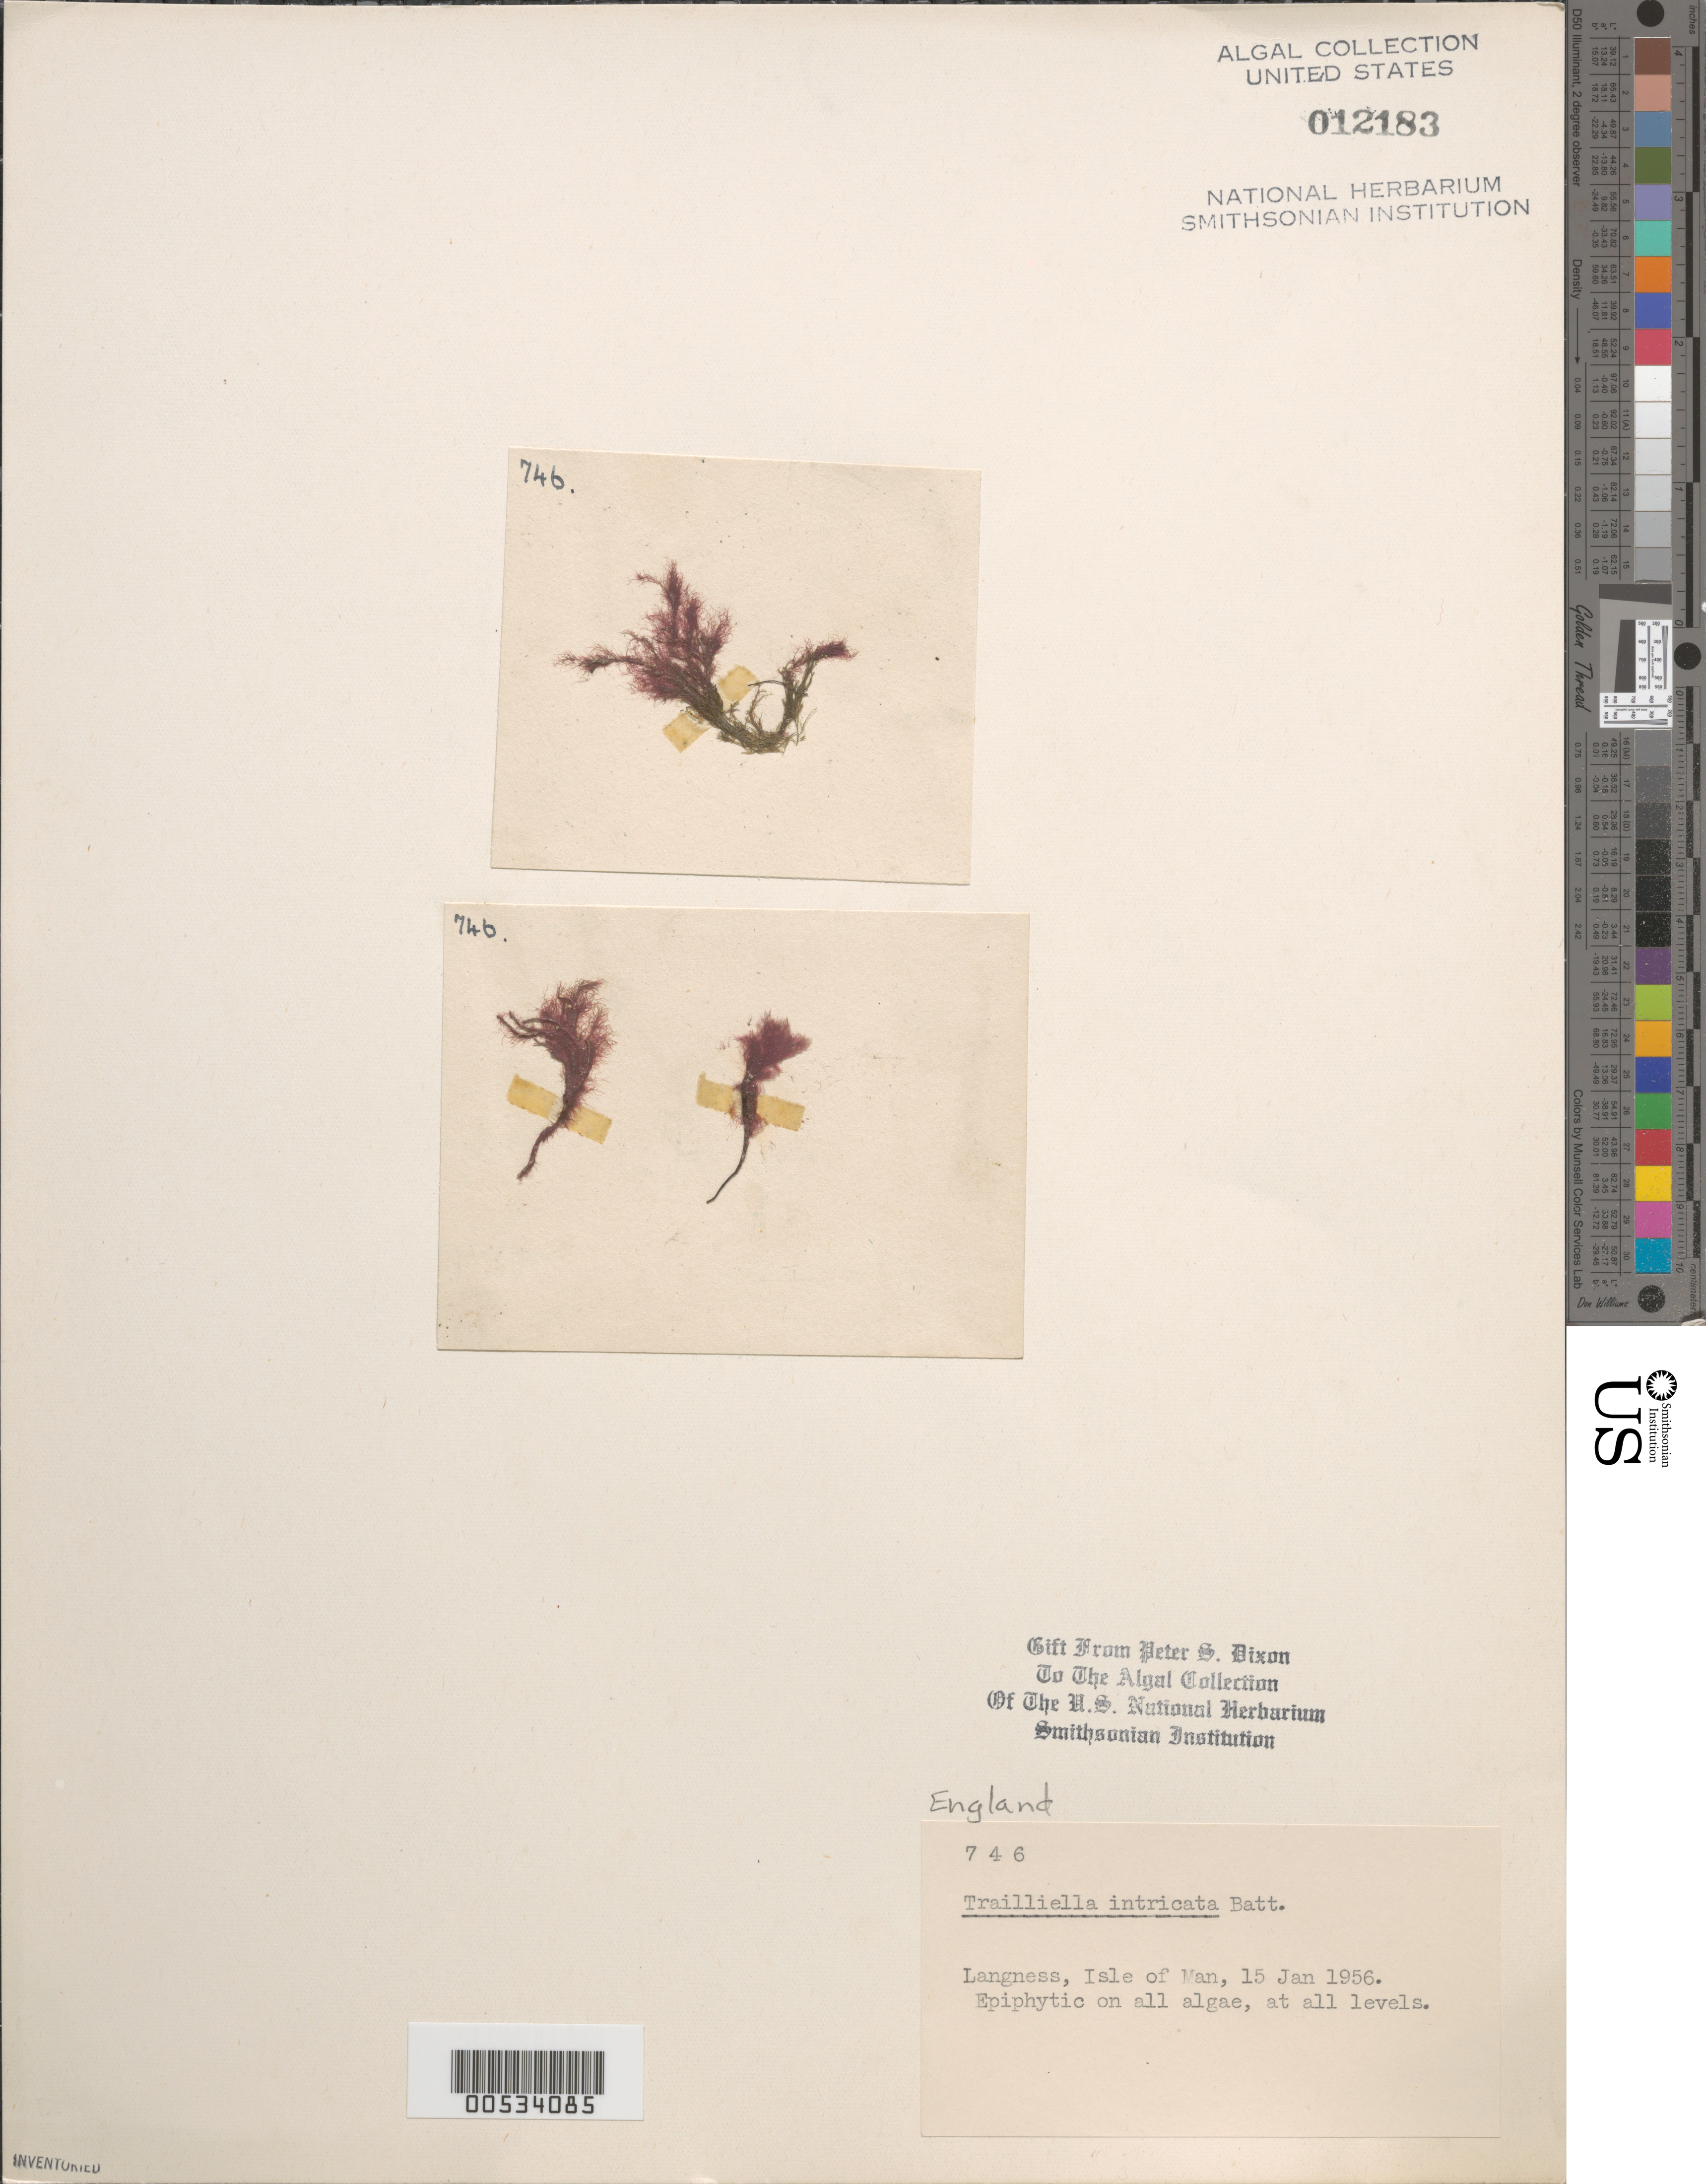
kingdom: Plantae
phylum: Rhodophyta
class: Florideophyceae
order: Bonnemaisoniales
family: Bonnemaisoniaceae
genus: Bonnemaisonia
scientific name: Bonnemaisonia hamifera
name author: P. Hariot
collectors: P. S. Dixon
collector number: PSD 746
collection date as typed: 15 Jan 1956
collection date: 1956-01-15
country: United Kingdom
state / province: England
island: Isle of Man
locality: Langness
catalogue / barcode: US 12183